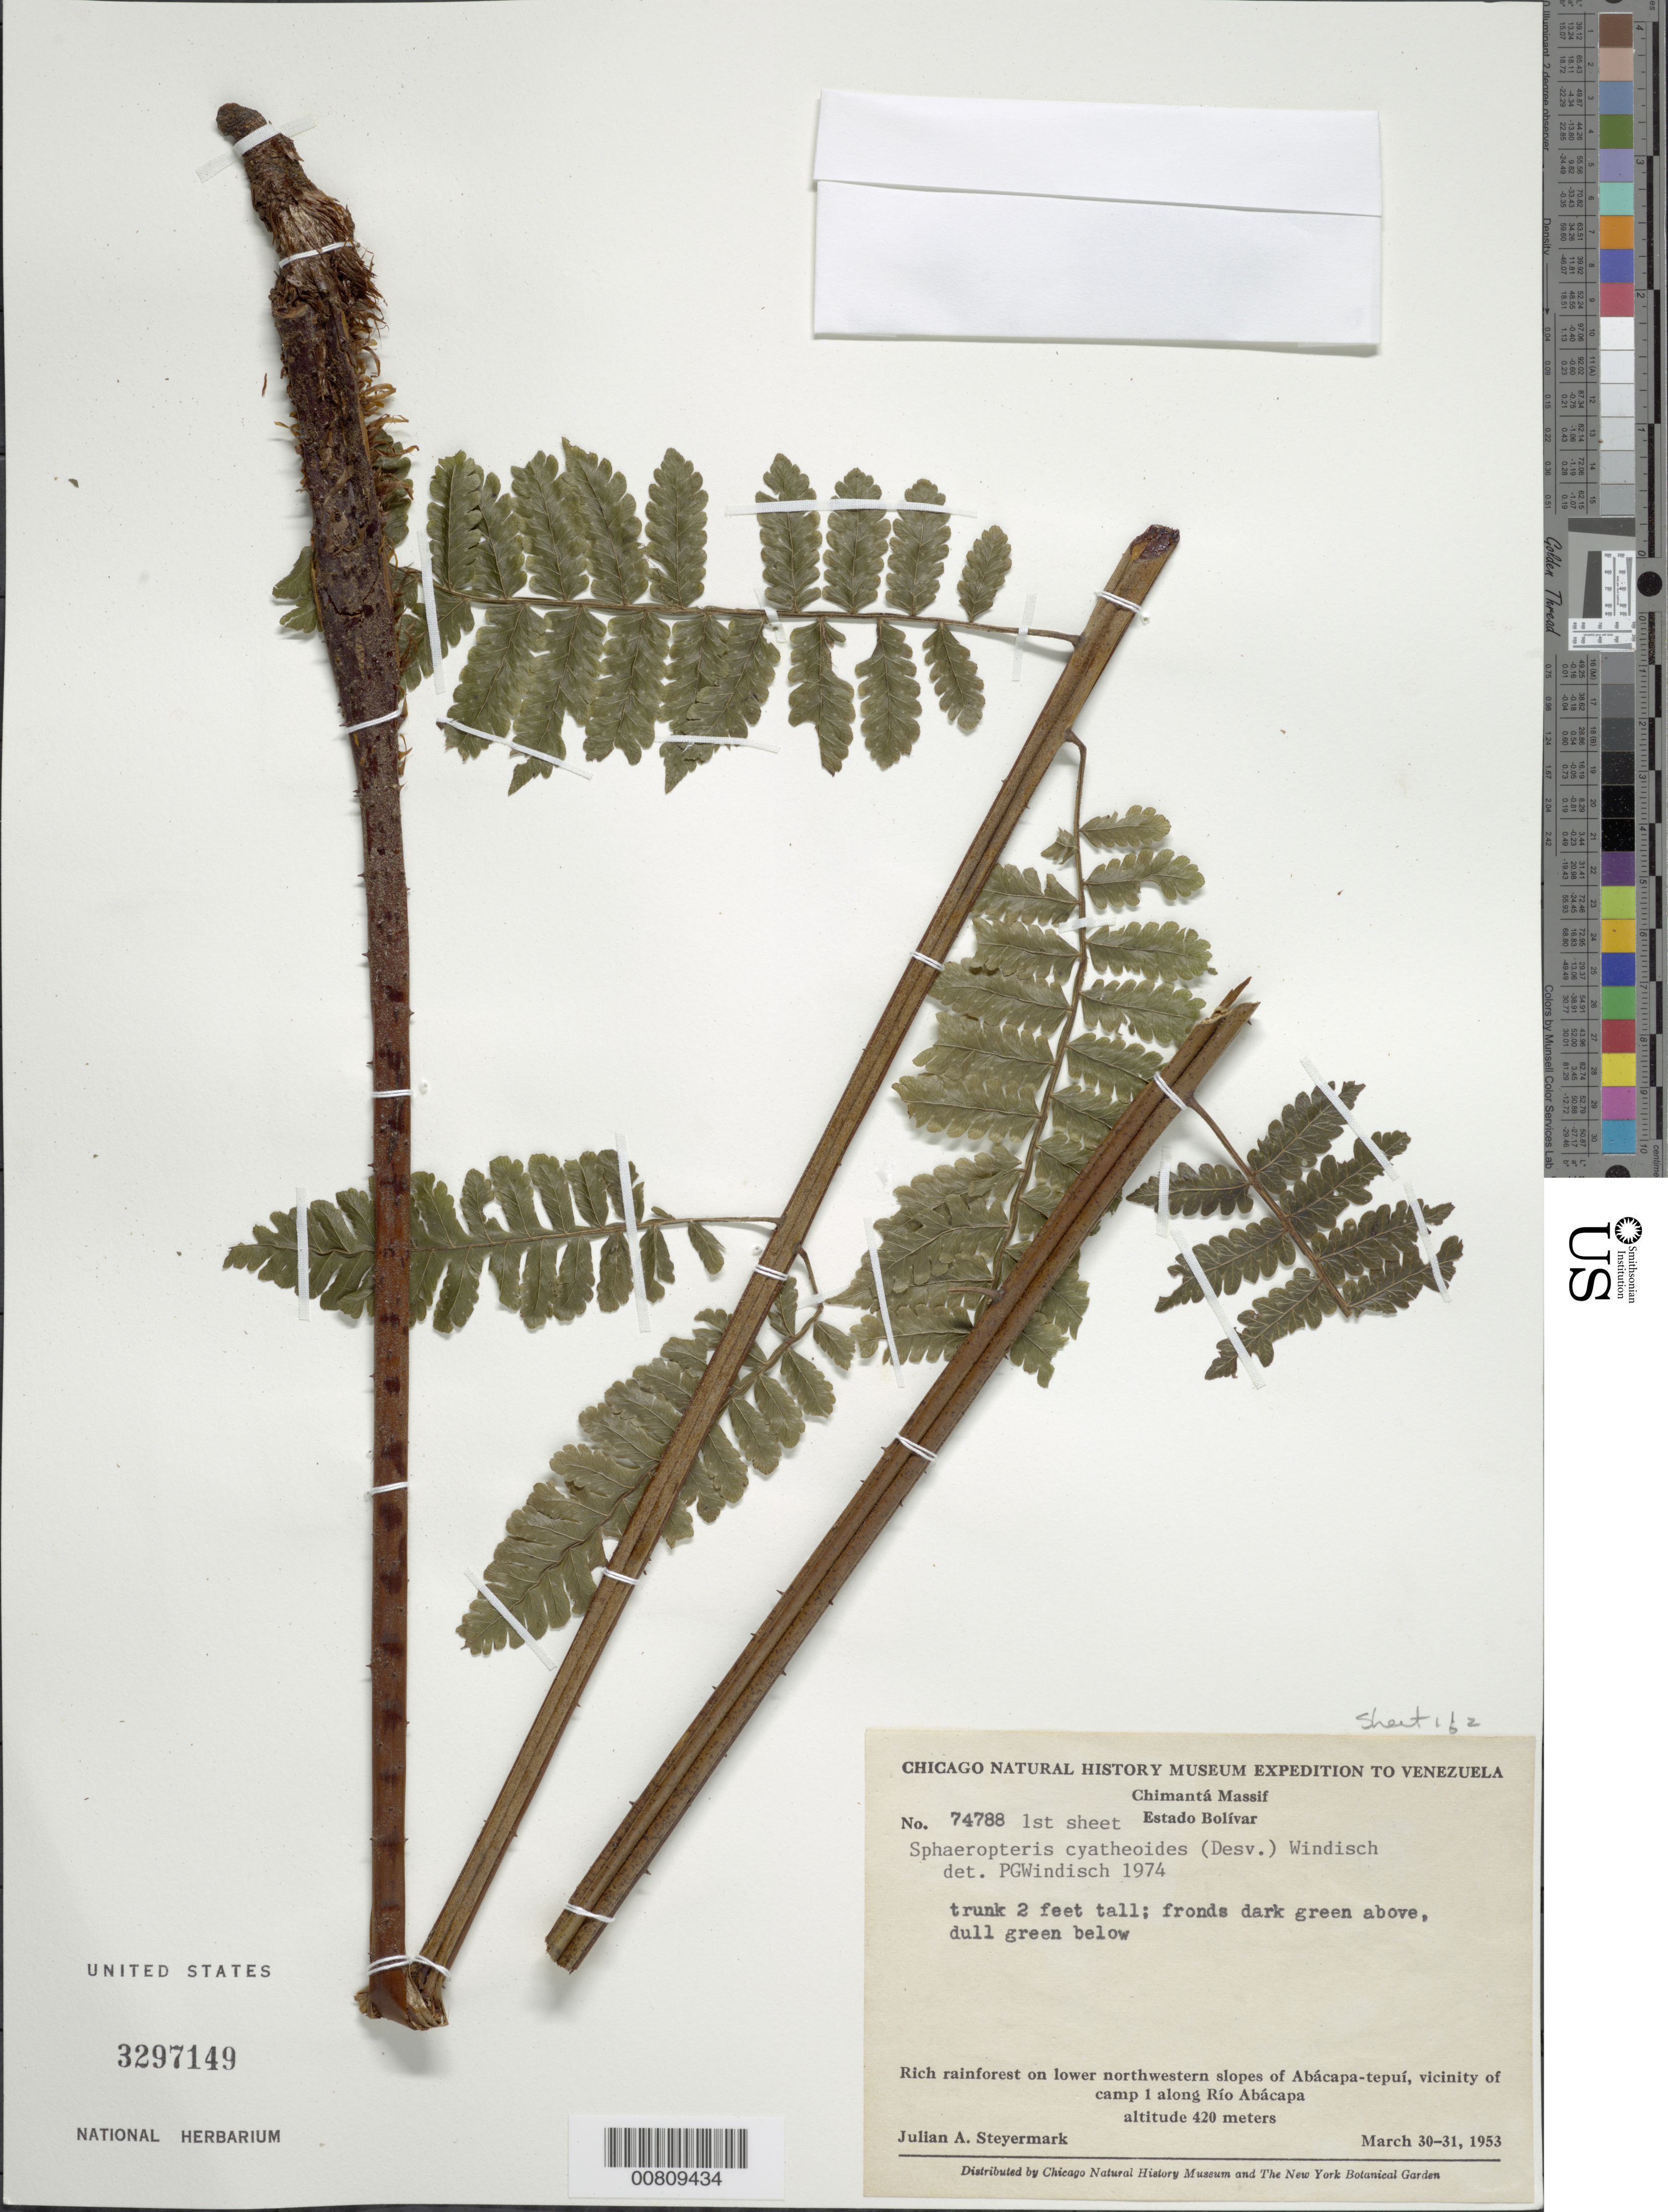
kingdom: Plantae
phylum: Tracheophyta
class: Polypodiopsida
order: Cyatheales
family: Cyatheaceae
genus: Cyathea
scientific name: Cyathea cyatheoides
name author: (Desv.) K.U. Kramer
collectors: J. Steyermark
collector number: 74788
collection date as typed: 30-Mar-53 to 31-Mar-53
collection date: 1953-03-30/1953-03-31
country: Venezuela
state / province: Bolívar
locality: Chimantá Massif, lower NW-slopes of Abácapa-tepuí, vicinity of camp 1 along Río Abácapa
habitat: Rich rainforest, lower NW slopes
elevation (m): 420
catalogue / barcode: US 3297149